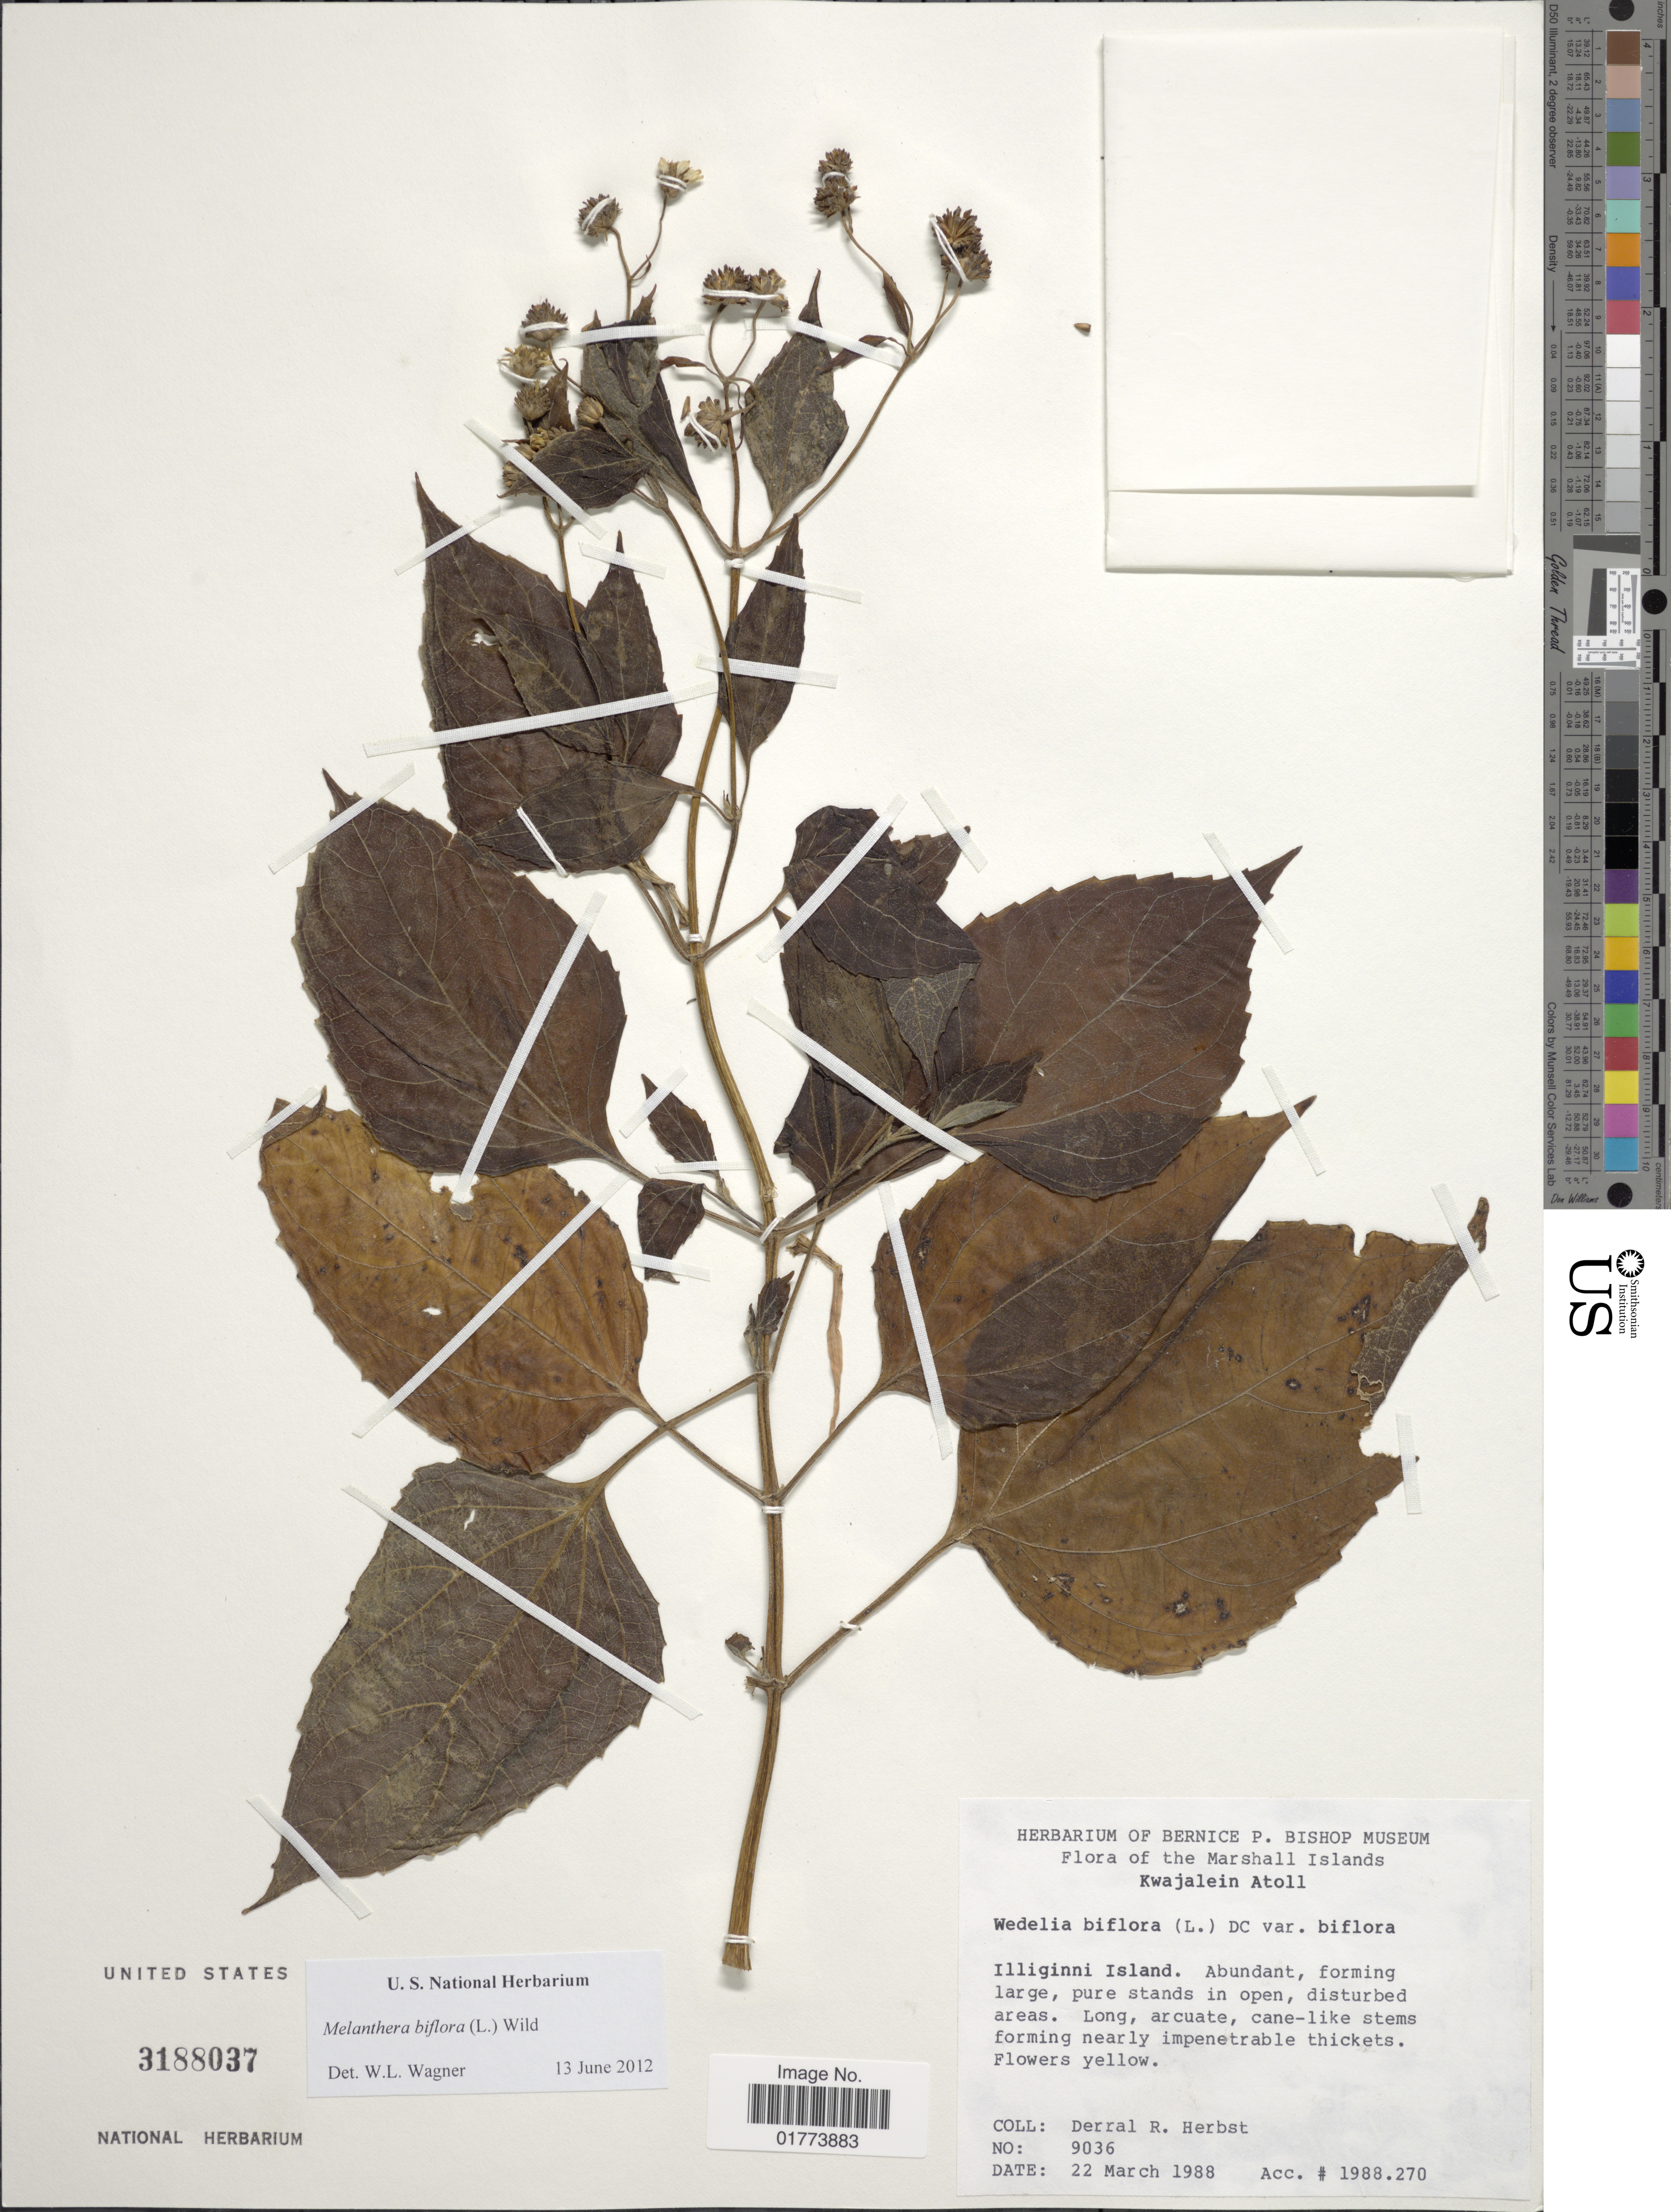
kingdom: Plantae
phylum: Tracheophyta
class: Magnoliopsida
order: Asterales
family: Asteraceae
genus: Wollastonia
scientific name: Wollastonia biflora var. biflora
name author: (L.) DC.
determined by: Wagner, W. L., (BOT), Smithsonian Institution - National Museum of Natural History (UNITED STATES)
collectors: D. R. Herbst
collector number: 9036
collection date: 1988-03-22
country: Marshall Islands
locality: Kwajalein Atoll, Illiginni Island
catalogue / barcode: US 3188037